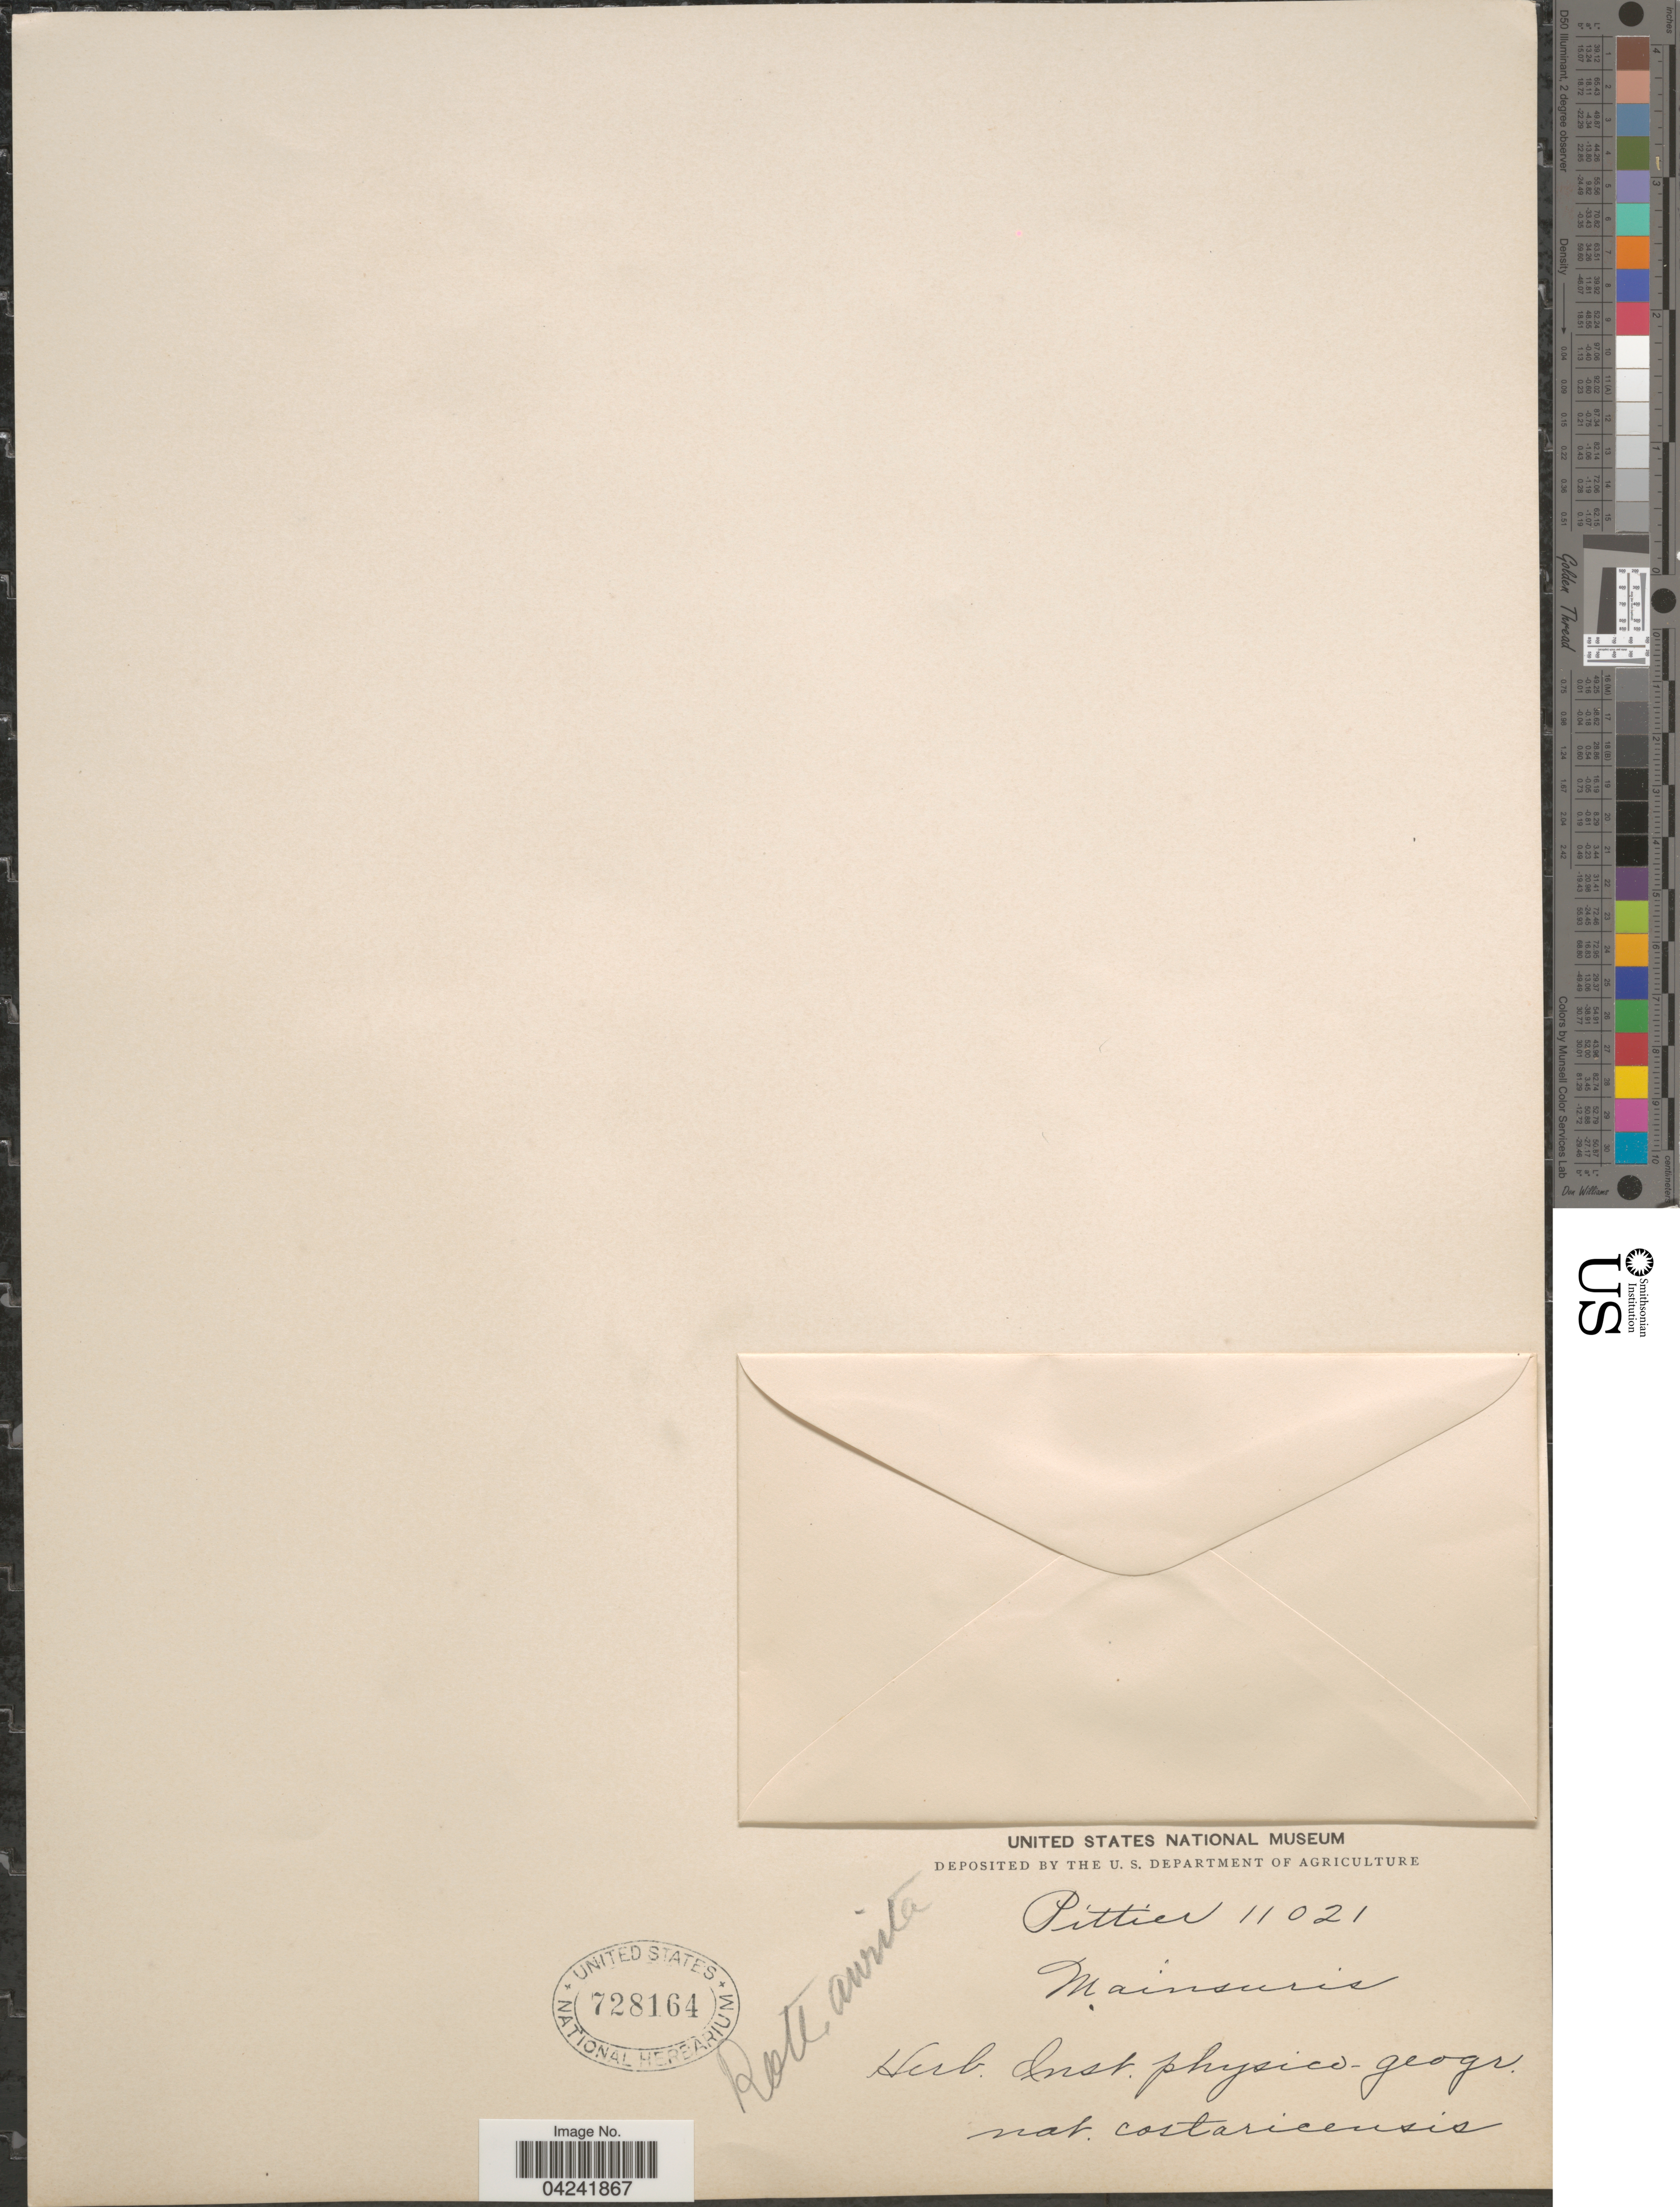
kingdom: Plantae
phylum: Tracheophyta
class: Liliopsida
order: Poales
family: Poaceae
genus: Mnesithea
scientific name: Mnesithea aurita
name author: (Steud.) de Koning & Sosef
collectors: Pittier, --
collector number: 11021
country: Costa Rica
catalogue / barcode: US 728164